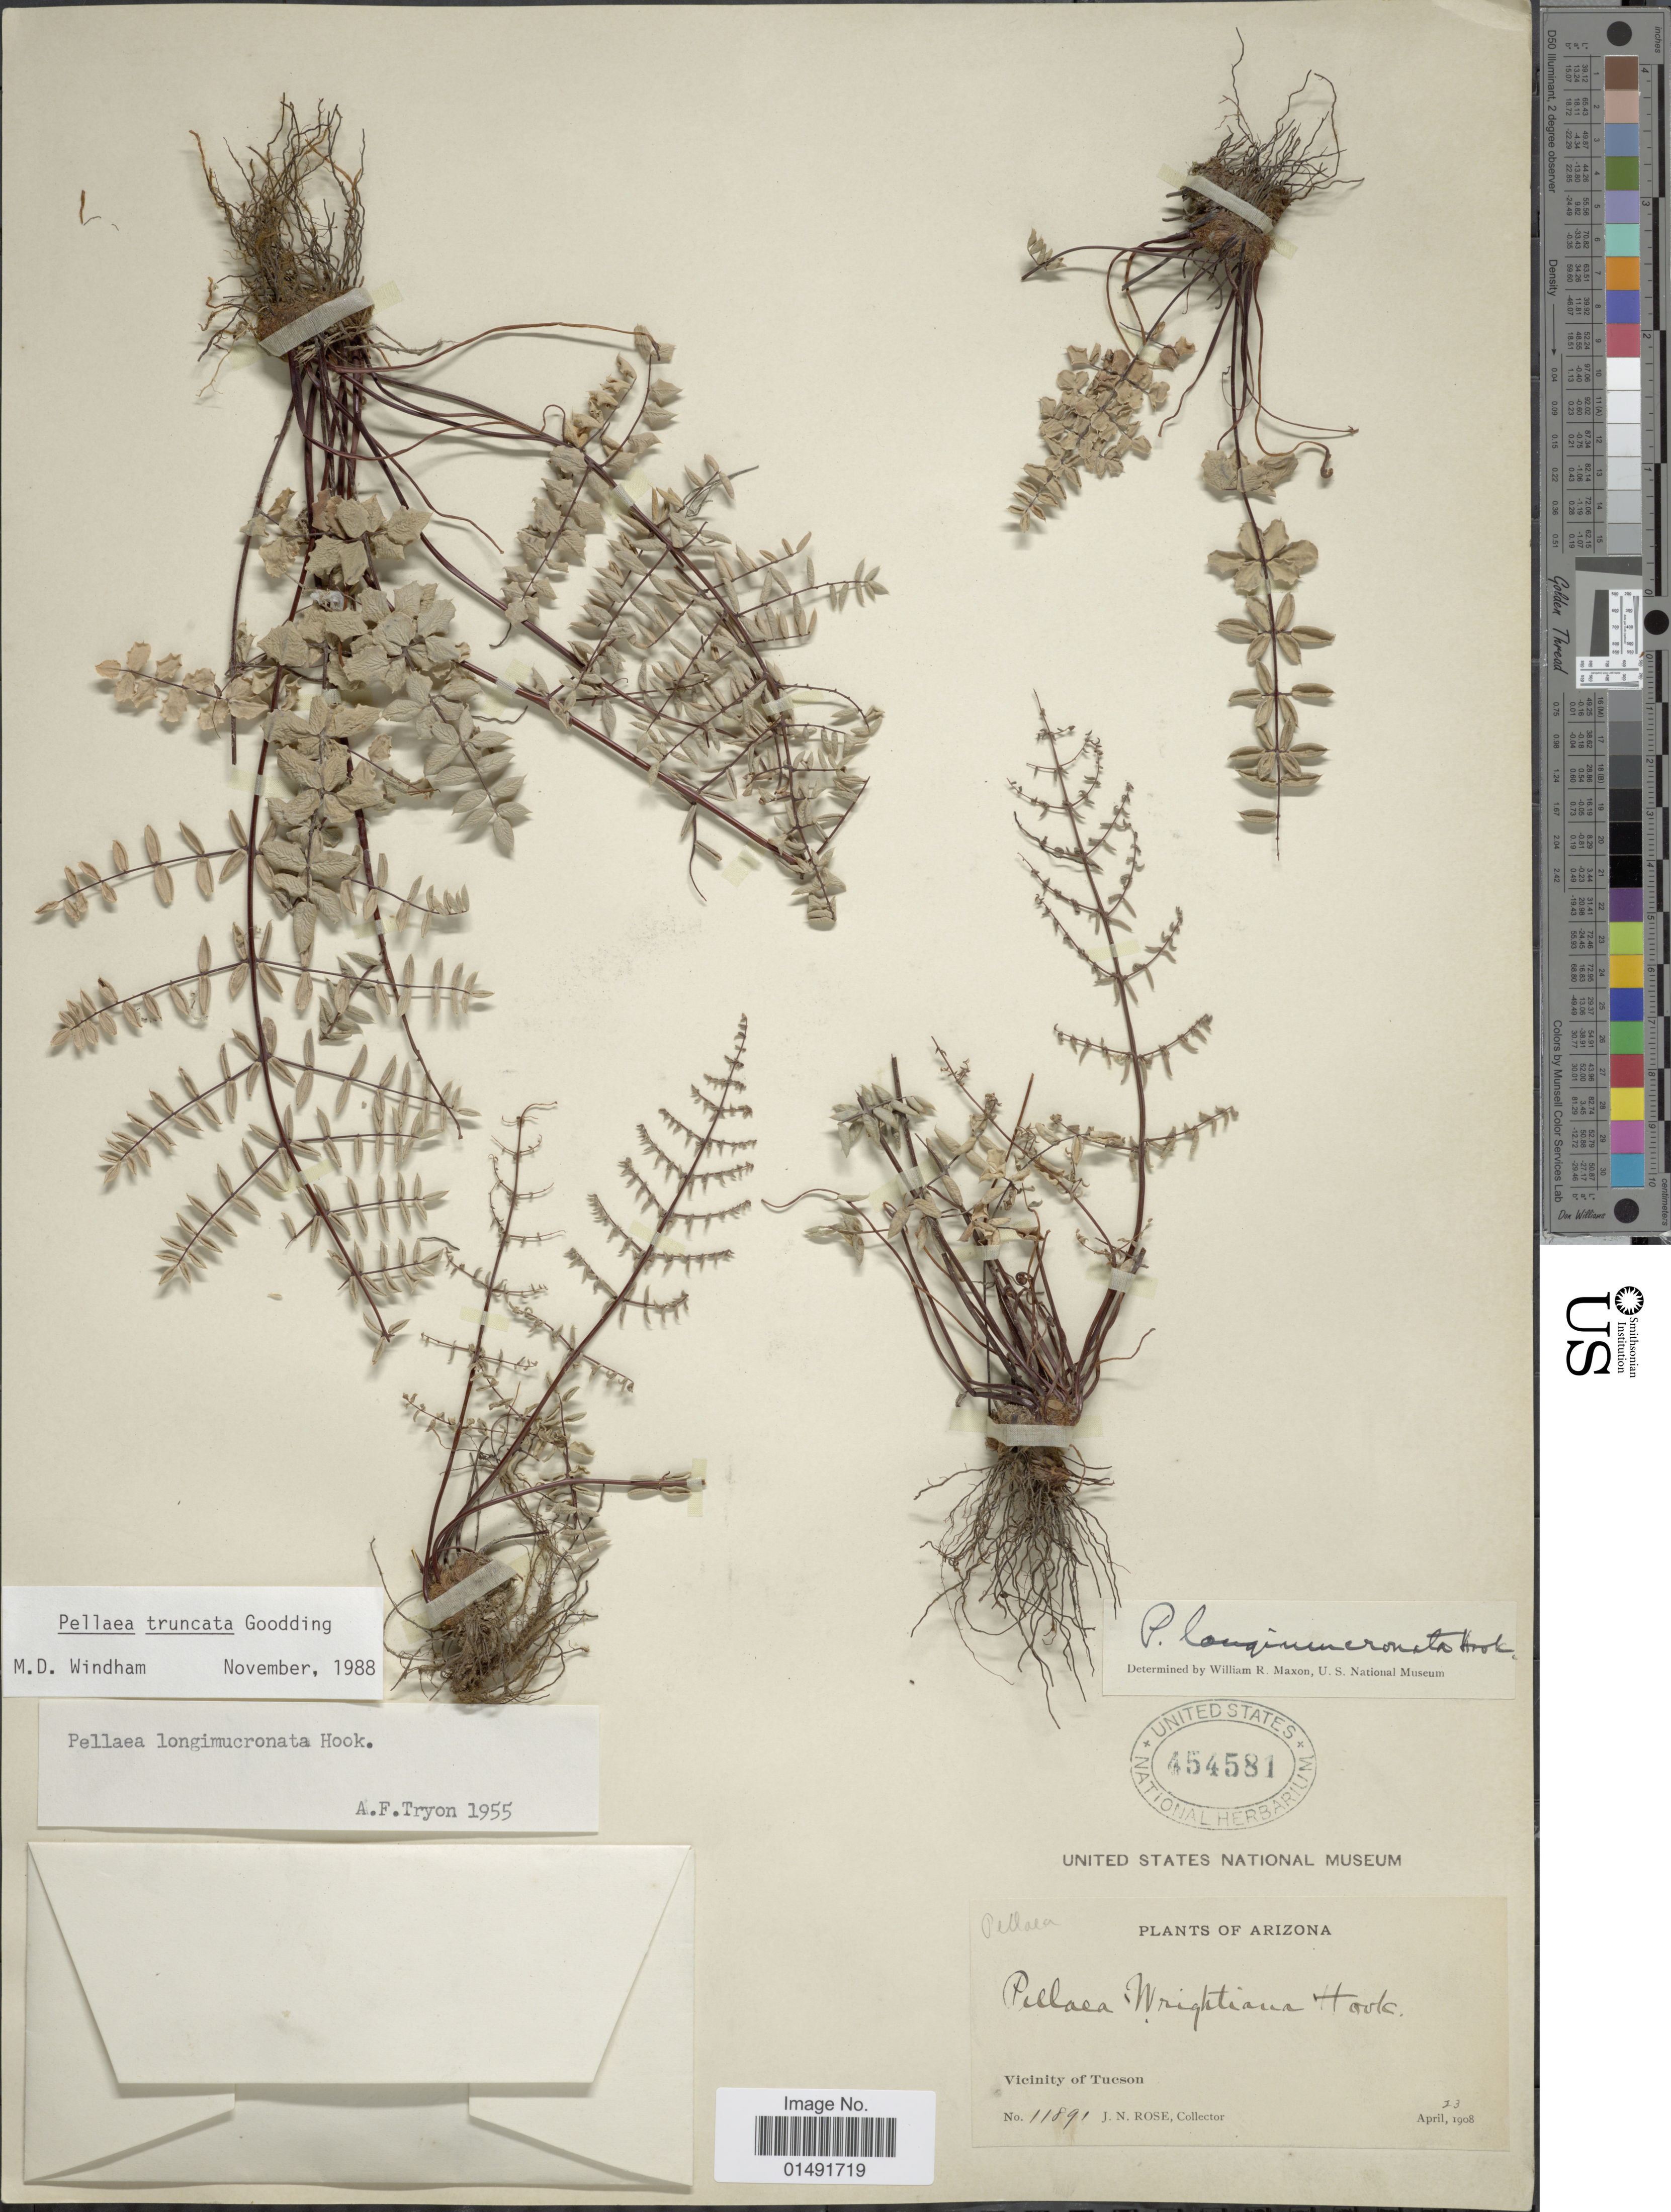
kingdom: Plantae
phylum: Tracheophyta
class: Polypodiopsida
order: Polypodiales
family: Pteridaceae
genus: Pellaea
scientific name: Pellaea truncata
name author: Goodd.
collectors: J. N. Rose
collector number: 11891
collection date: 1908-04-23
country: United States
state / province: Arizona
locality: Vicinity of Tucson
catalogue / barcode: US 454581